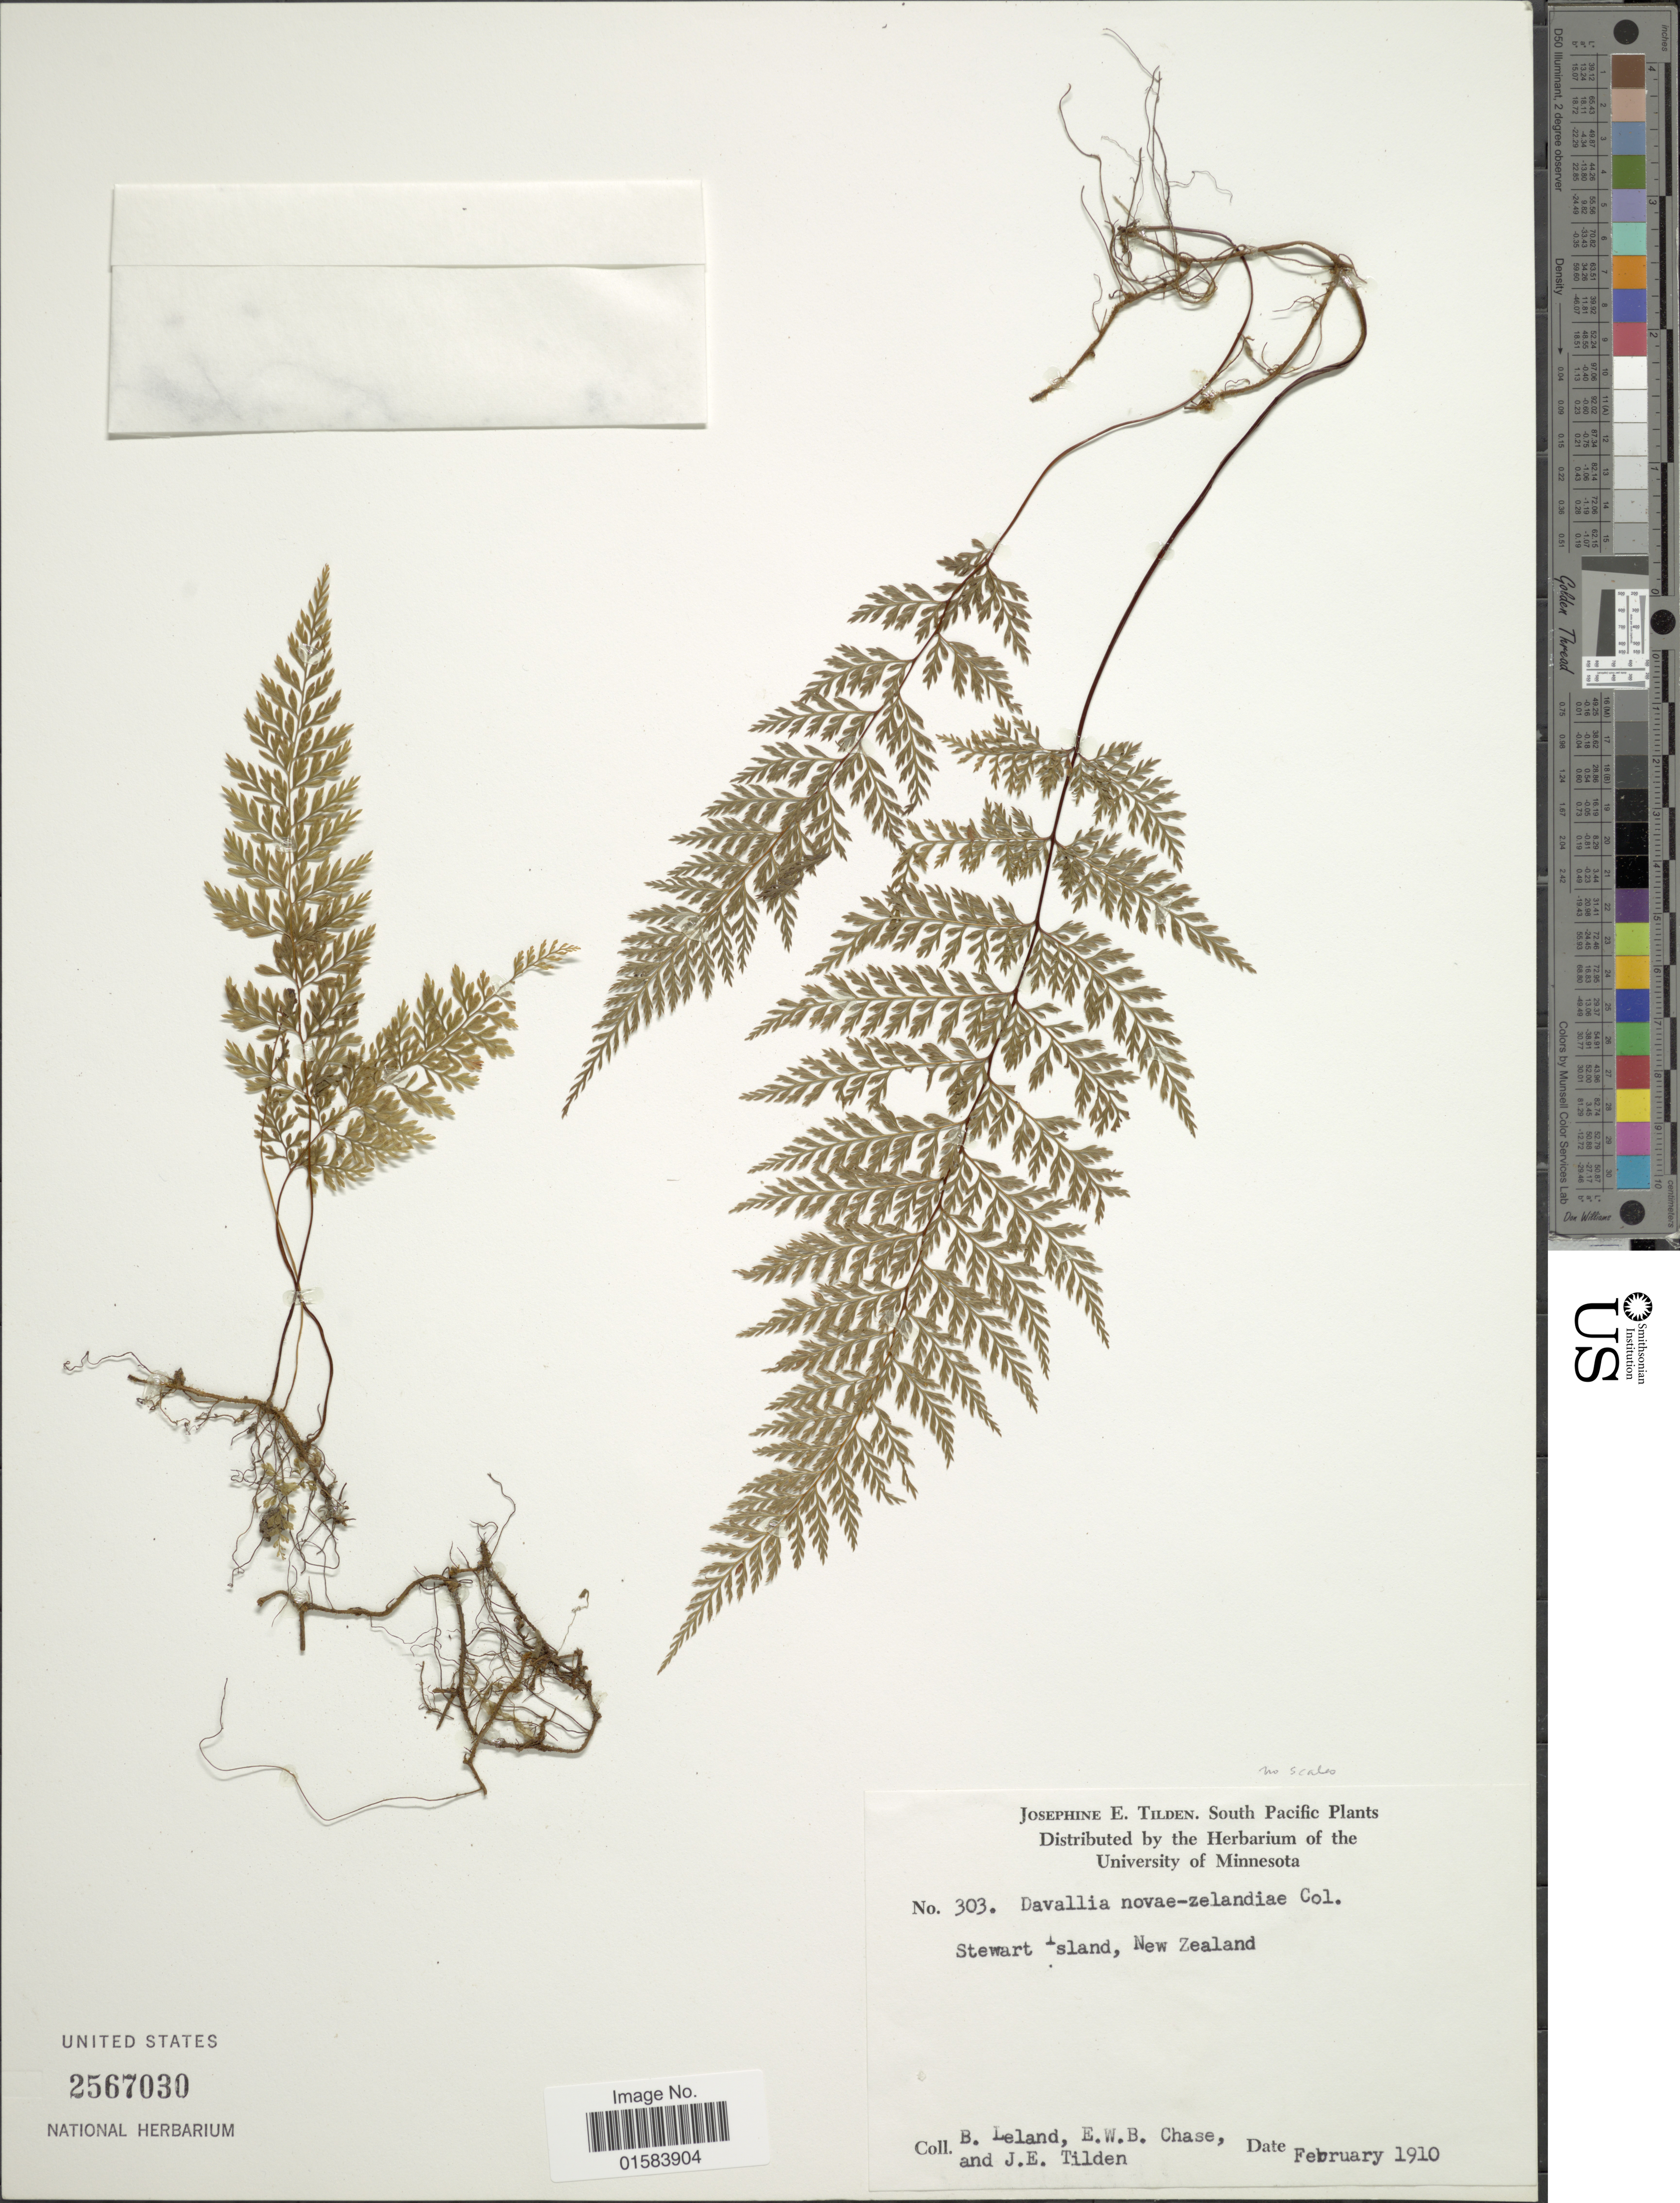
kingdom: Plantae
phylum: Tracheophyta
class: Polypodiopsida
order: Polypodiales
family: Davalliaceae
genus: Davallia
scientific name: Davallia sp.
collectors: B. Leland, E. W. Chase & J. E. Tilden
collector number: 303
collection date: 1910-02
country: New Zealand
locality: Stewart Island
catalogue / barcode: US 2567030